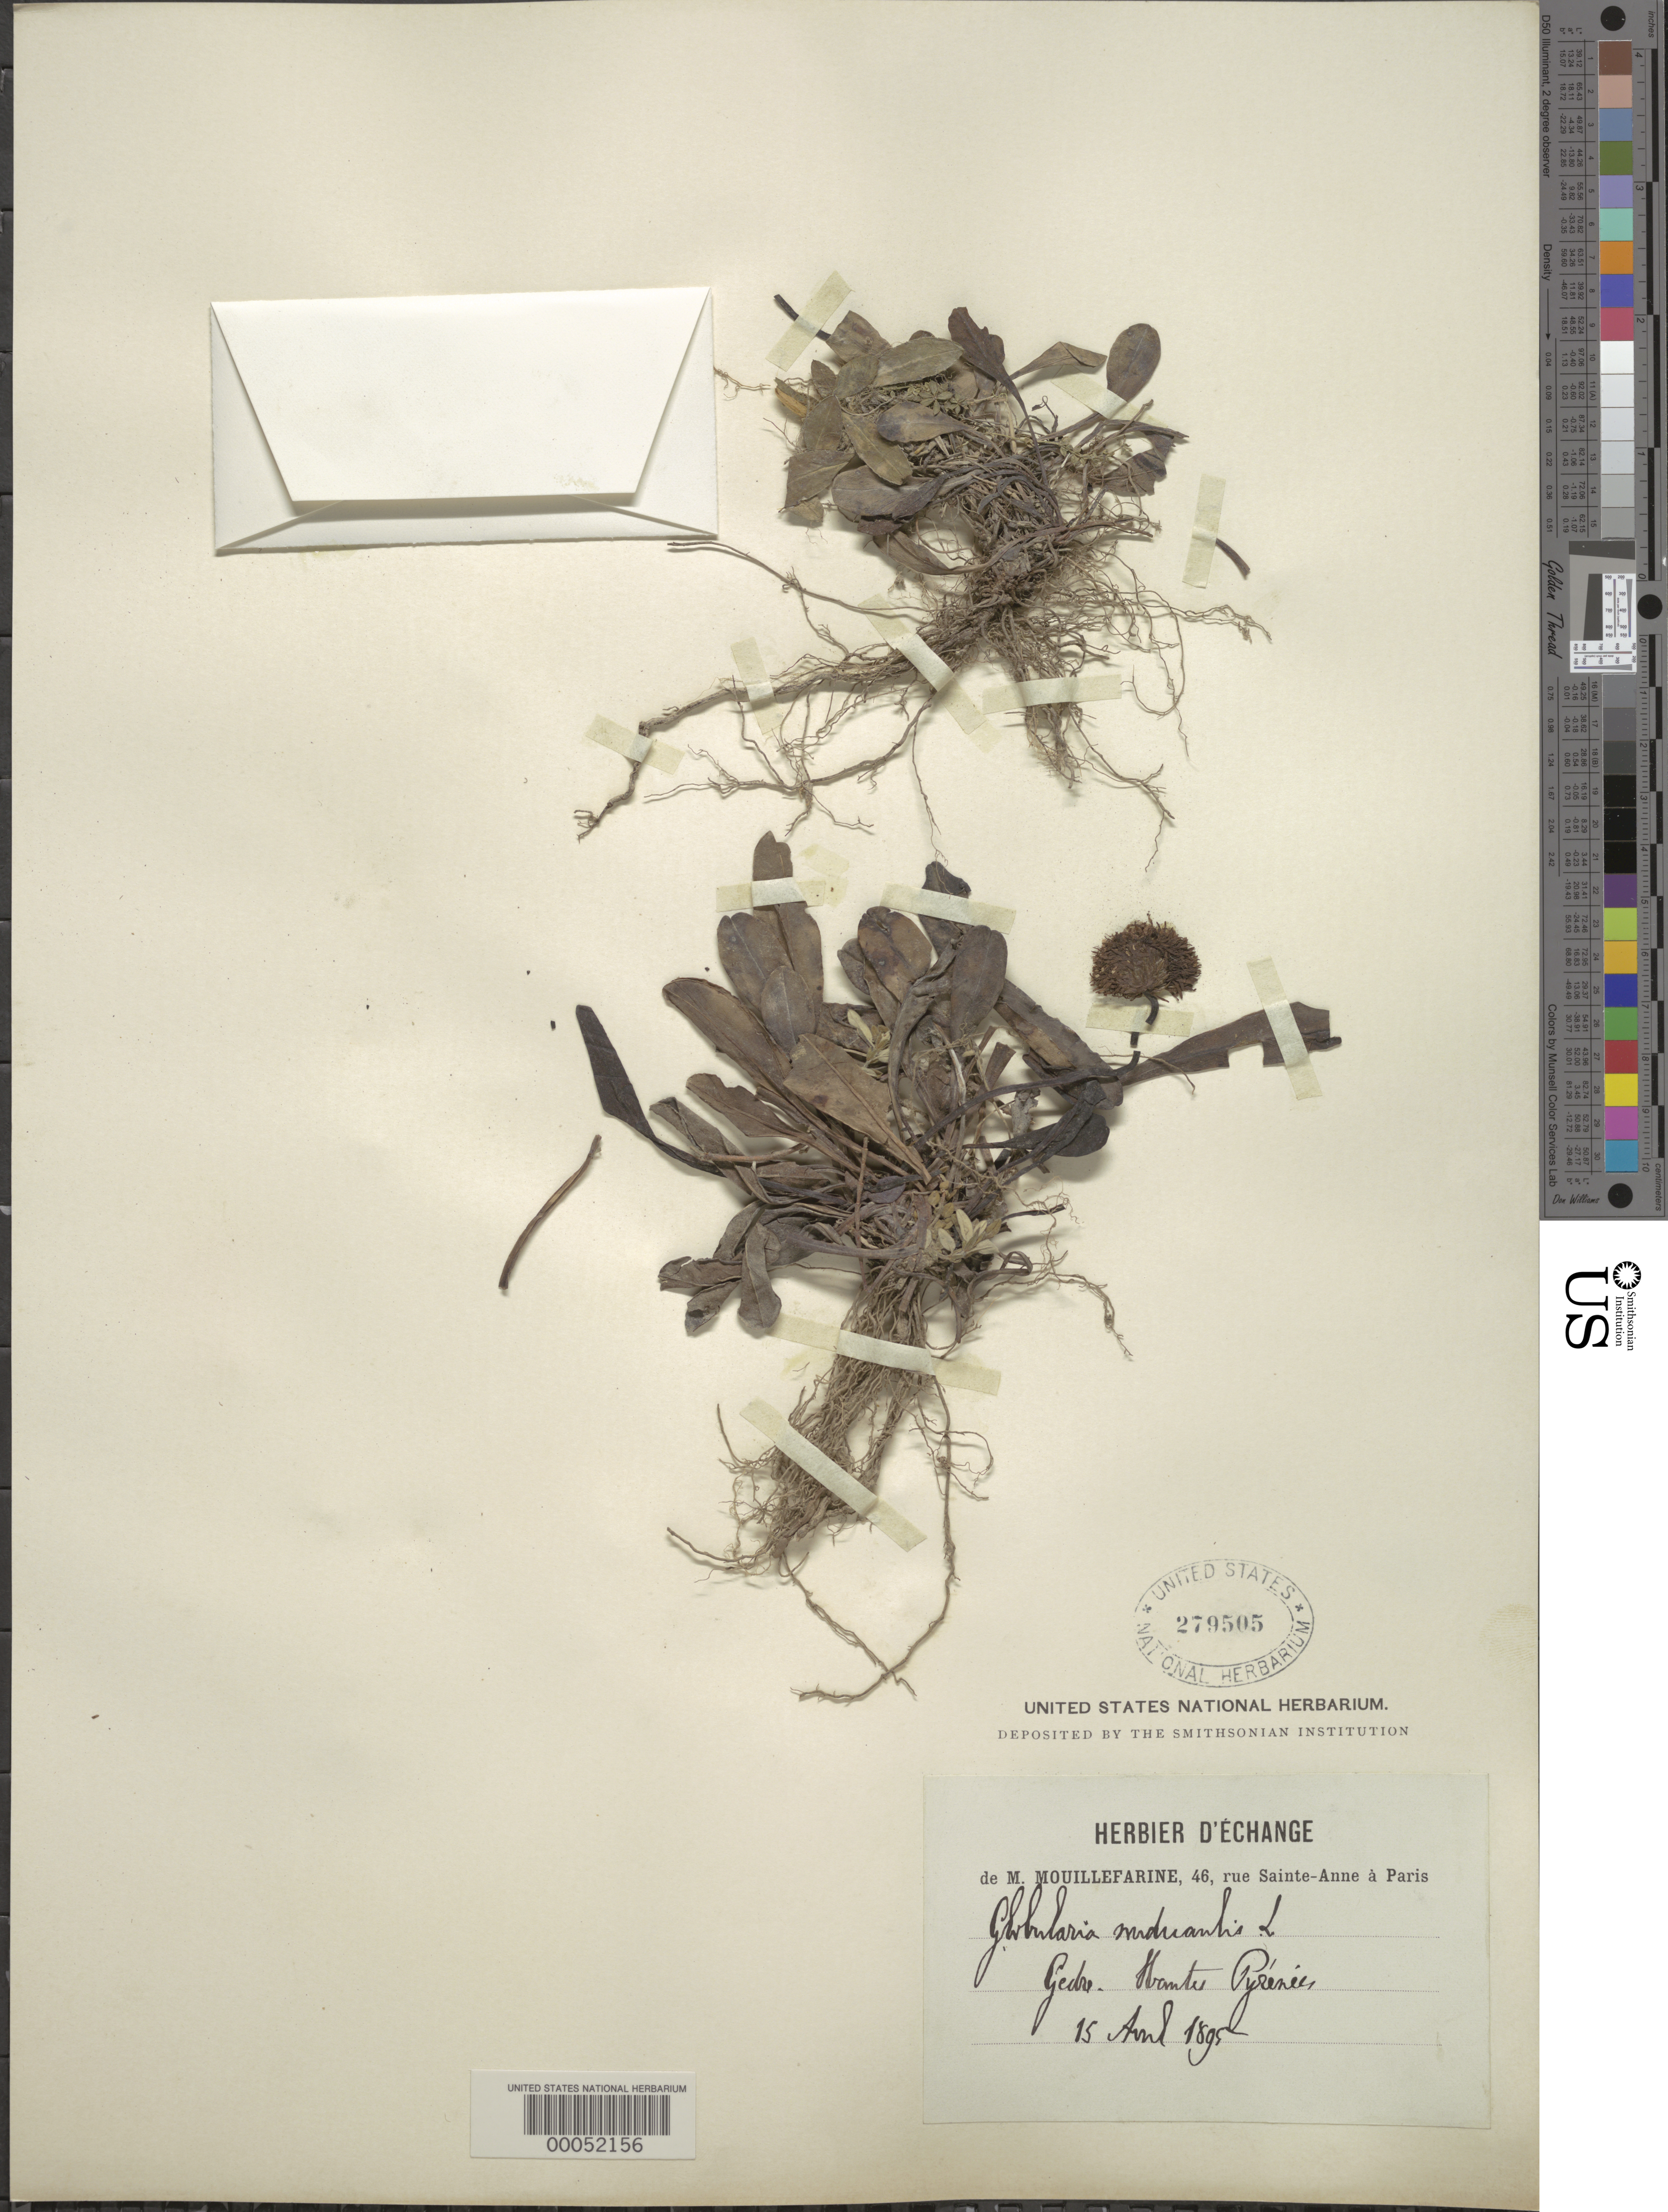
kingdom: Plantae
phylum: Tracheophyta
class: Magnoliopsida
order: Lamiales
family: Plantaginaceae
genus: Globularia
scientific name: Globularia nudicaulis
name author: L.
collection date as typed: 15 Apr 1895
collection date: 1895-04-15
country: France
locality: Pyrenees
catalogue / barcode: US 279505